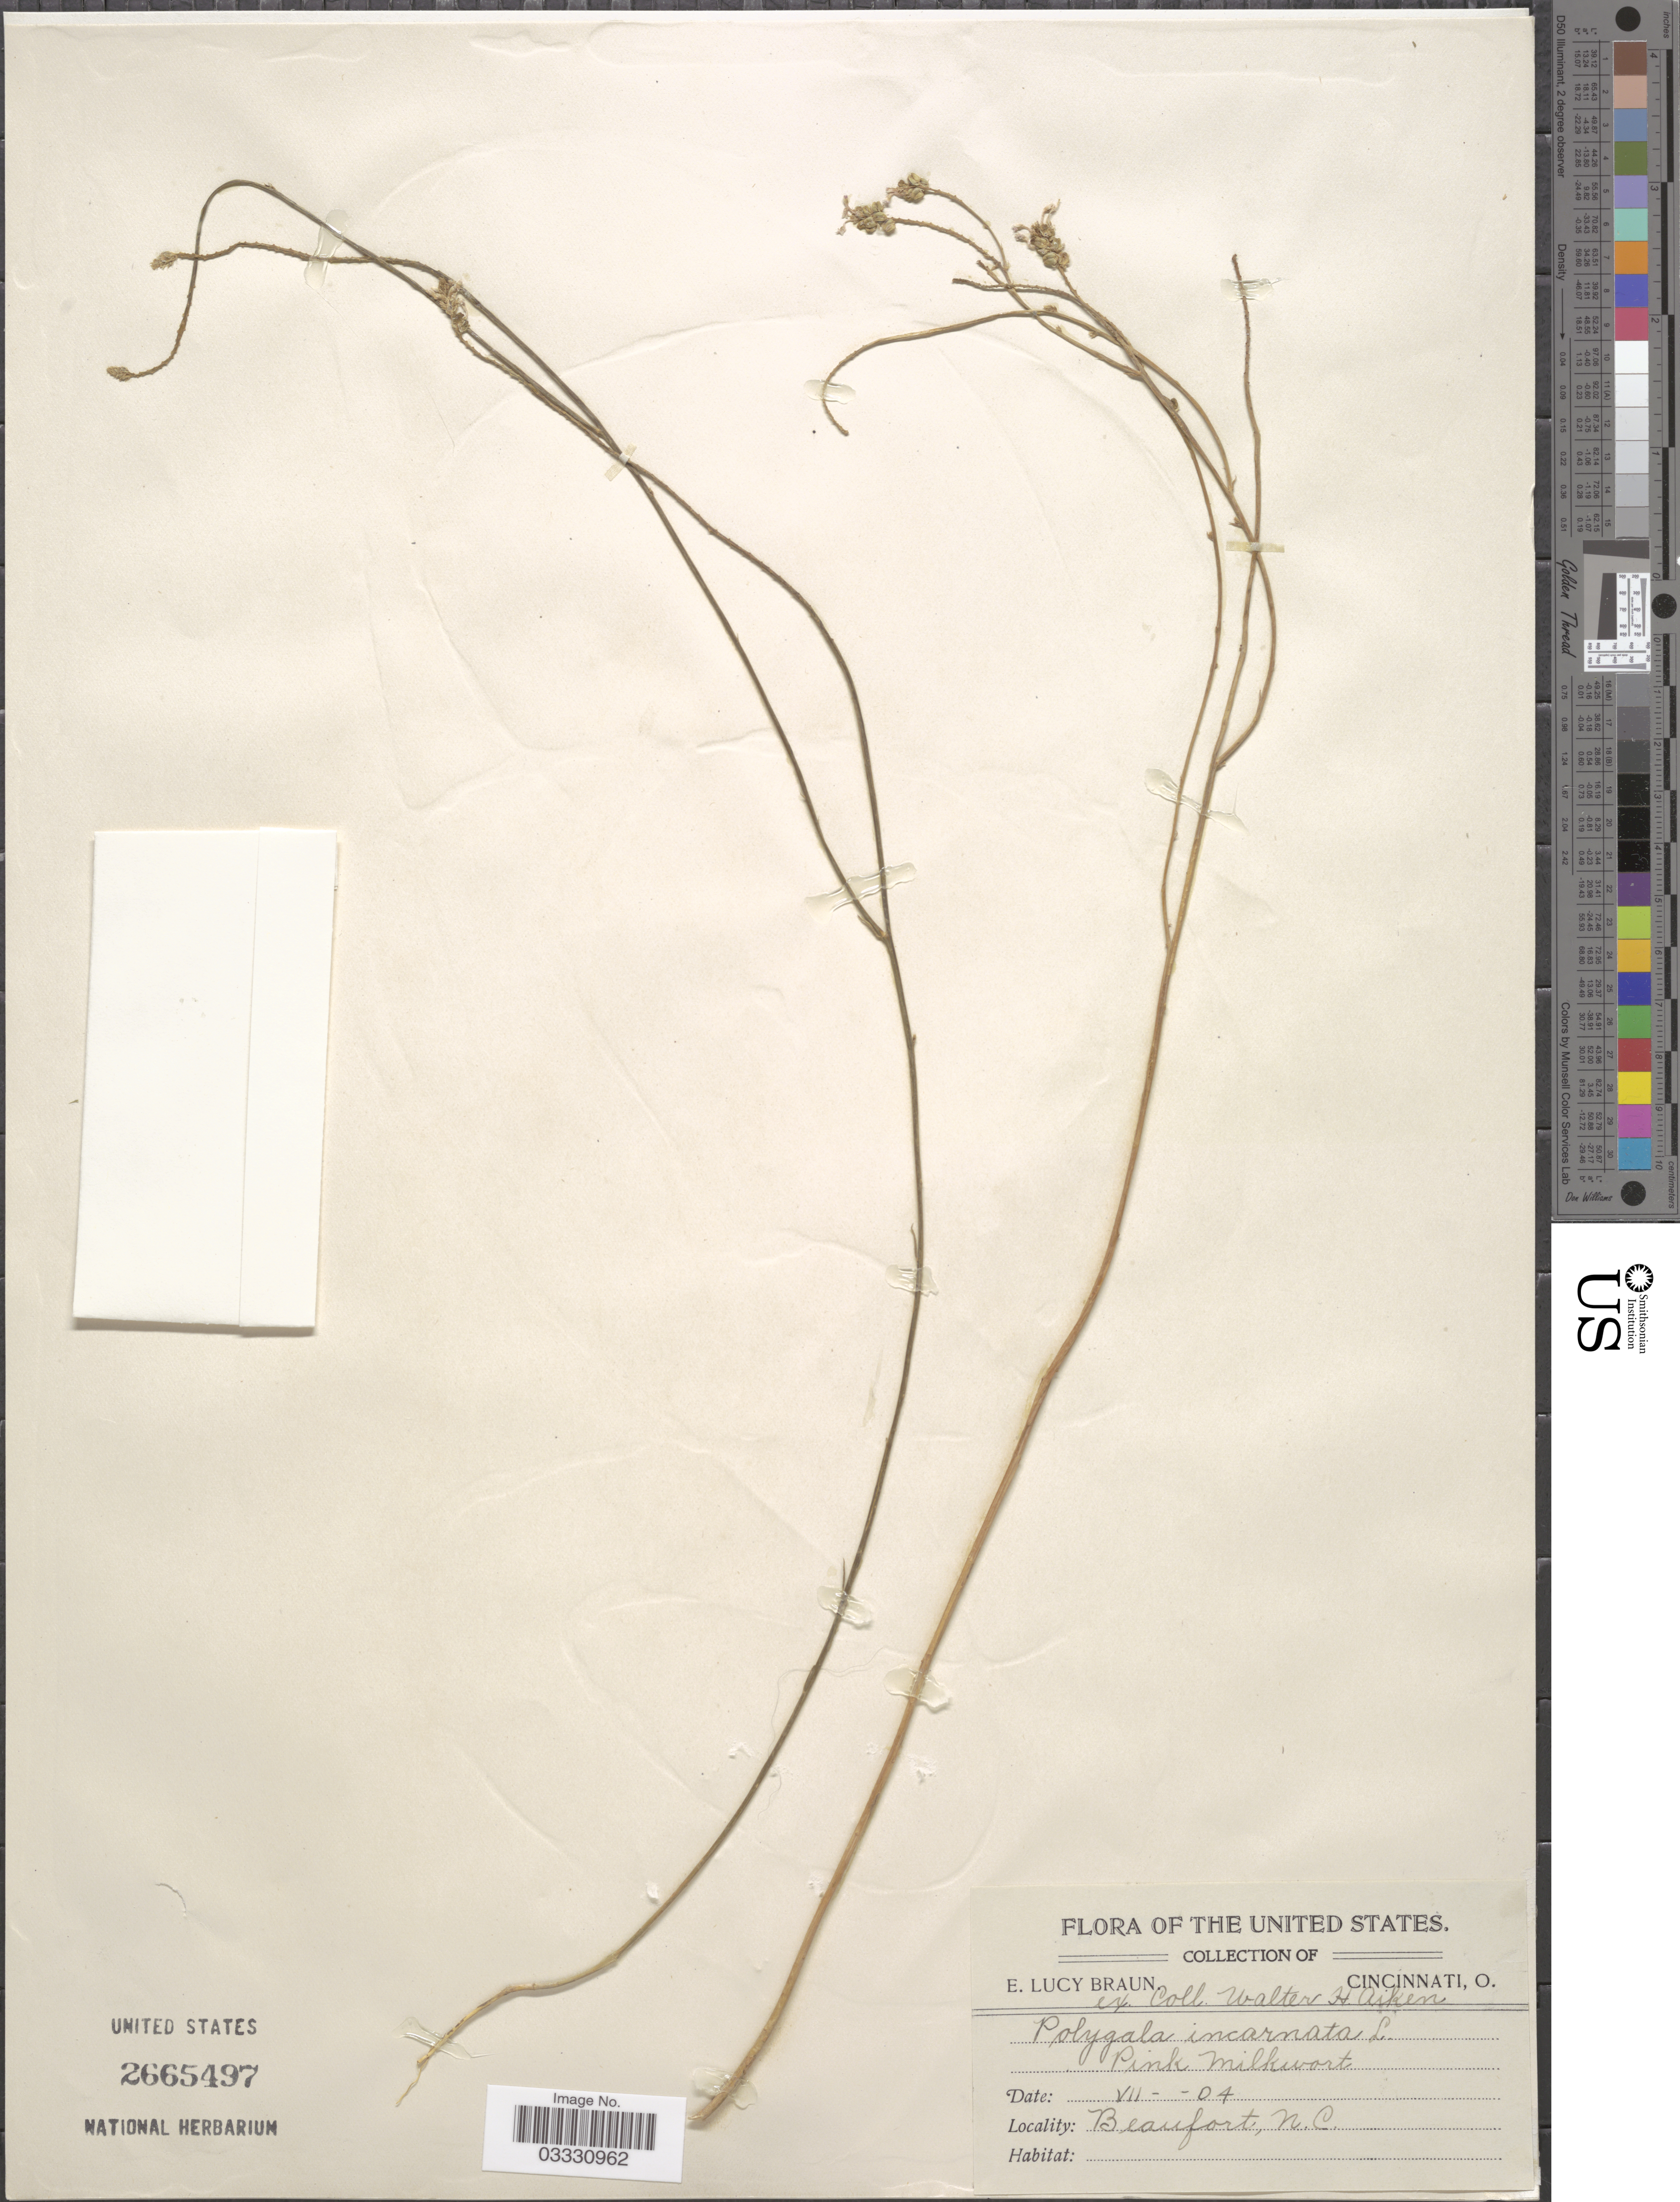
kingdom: Plantae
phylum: Tracheophyta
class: Magnoliopsida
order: Fabales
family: Polygalaceae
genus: Polygala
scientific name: Polygala incarnata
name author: L.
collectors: E. L. Braun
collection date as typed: Transcribed d/m/y: /7/4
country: United States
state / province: North Carolina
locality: Beaufort.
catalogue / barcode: US 2665497